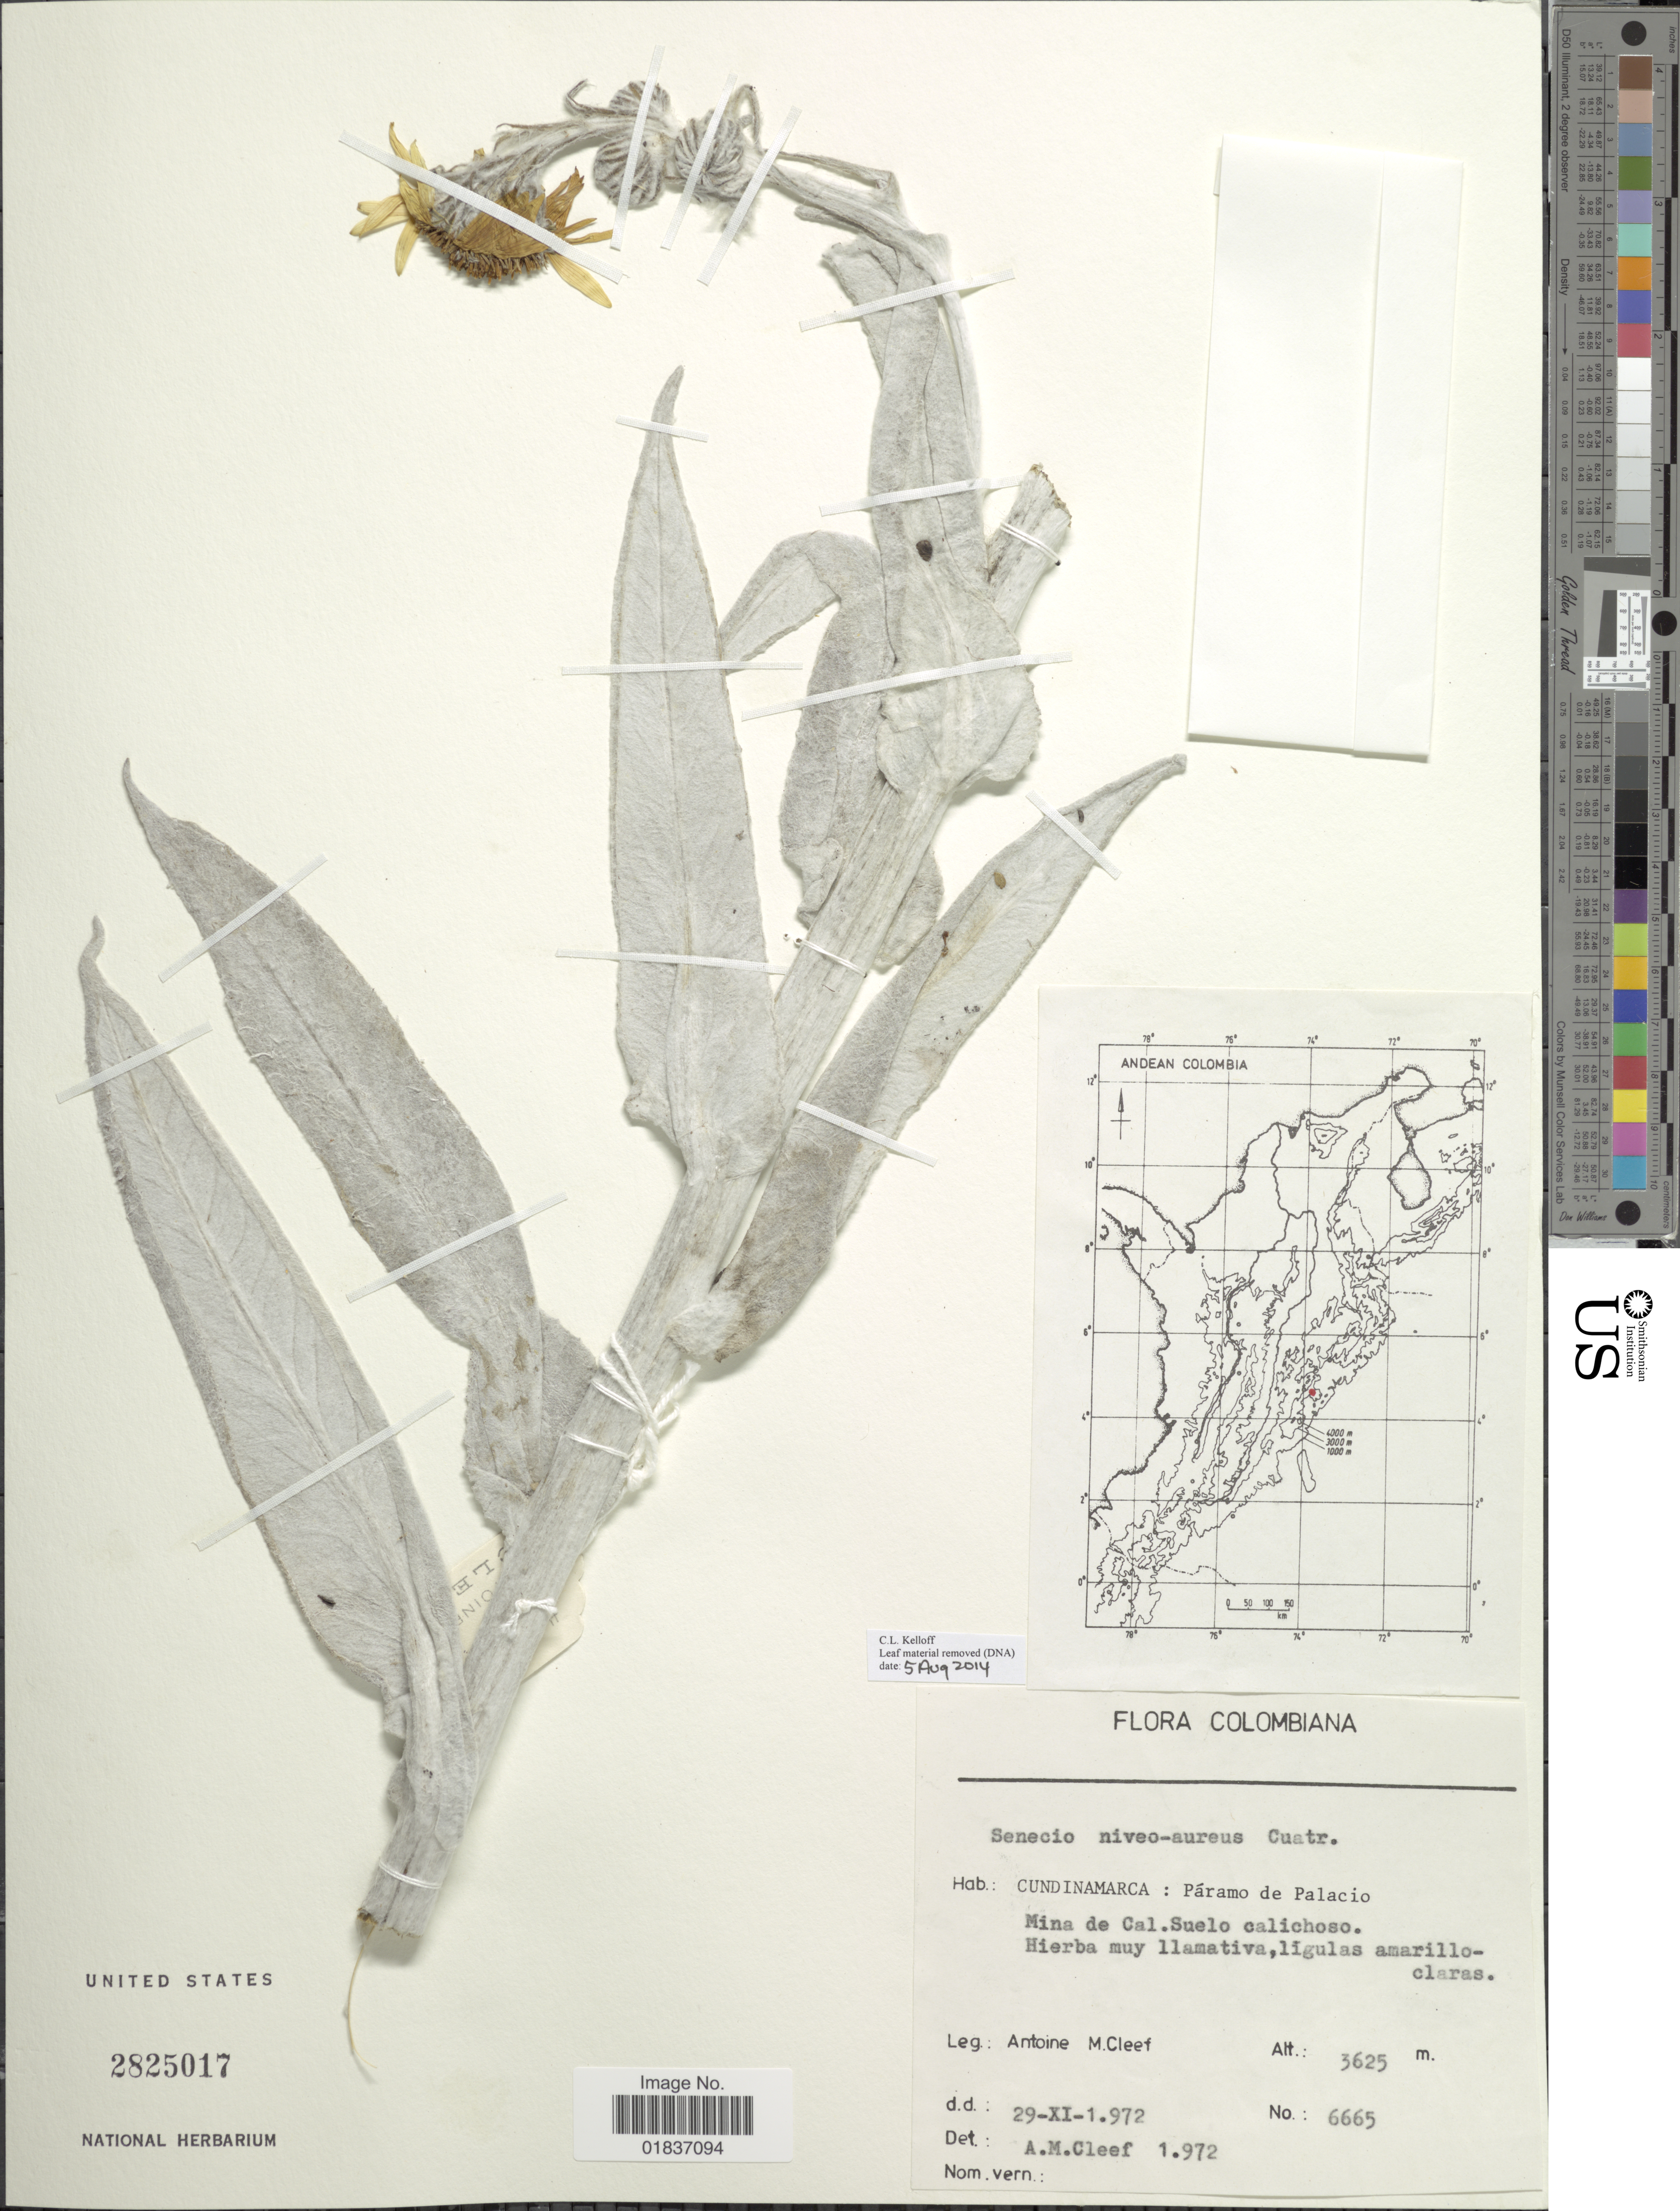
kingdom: Plantae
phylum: Tracheophyta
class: Magnoliopsida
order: Asterales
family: Asteraceae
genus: Senecio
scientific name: Senecio niveo-aureus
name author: Cuatrec.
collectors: A. M. Cleef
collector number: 6665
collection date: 1972-11-29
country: Colombia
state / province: Cundinamarca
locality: Cundinamarca: Paramo de Palacio. Mina de Cal.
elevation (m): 3625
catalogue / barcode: US 2825017